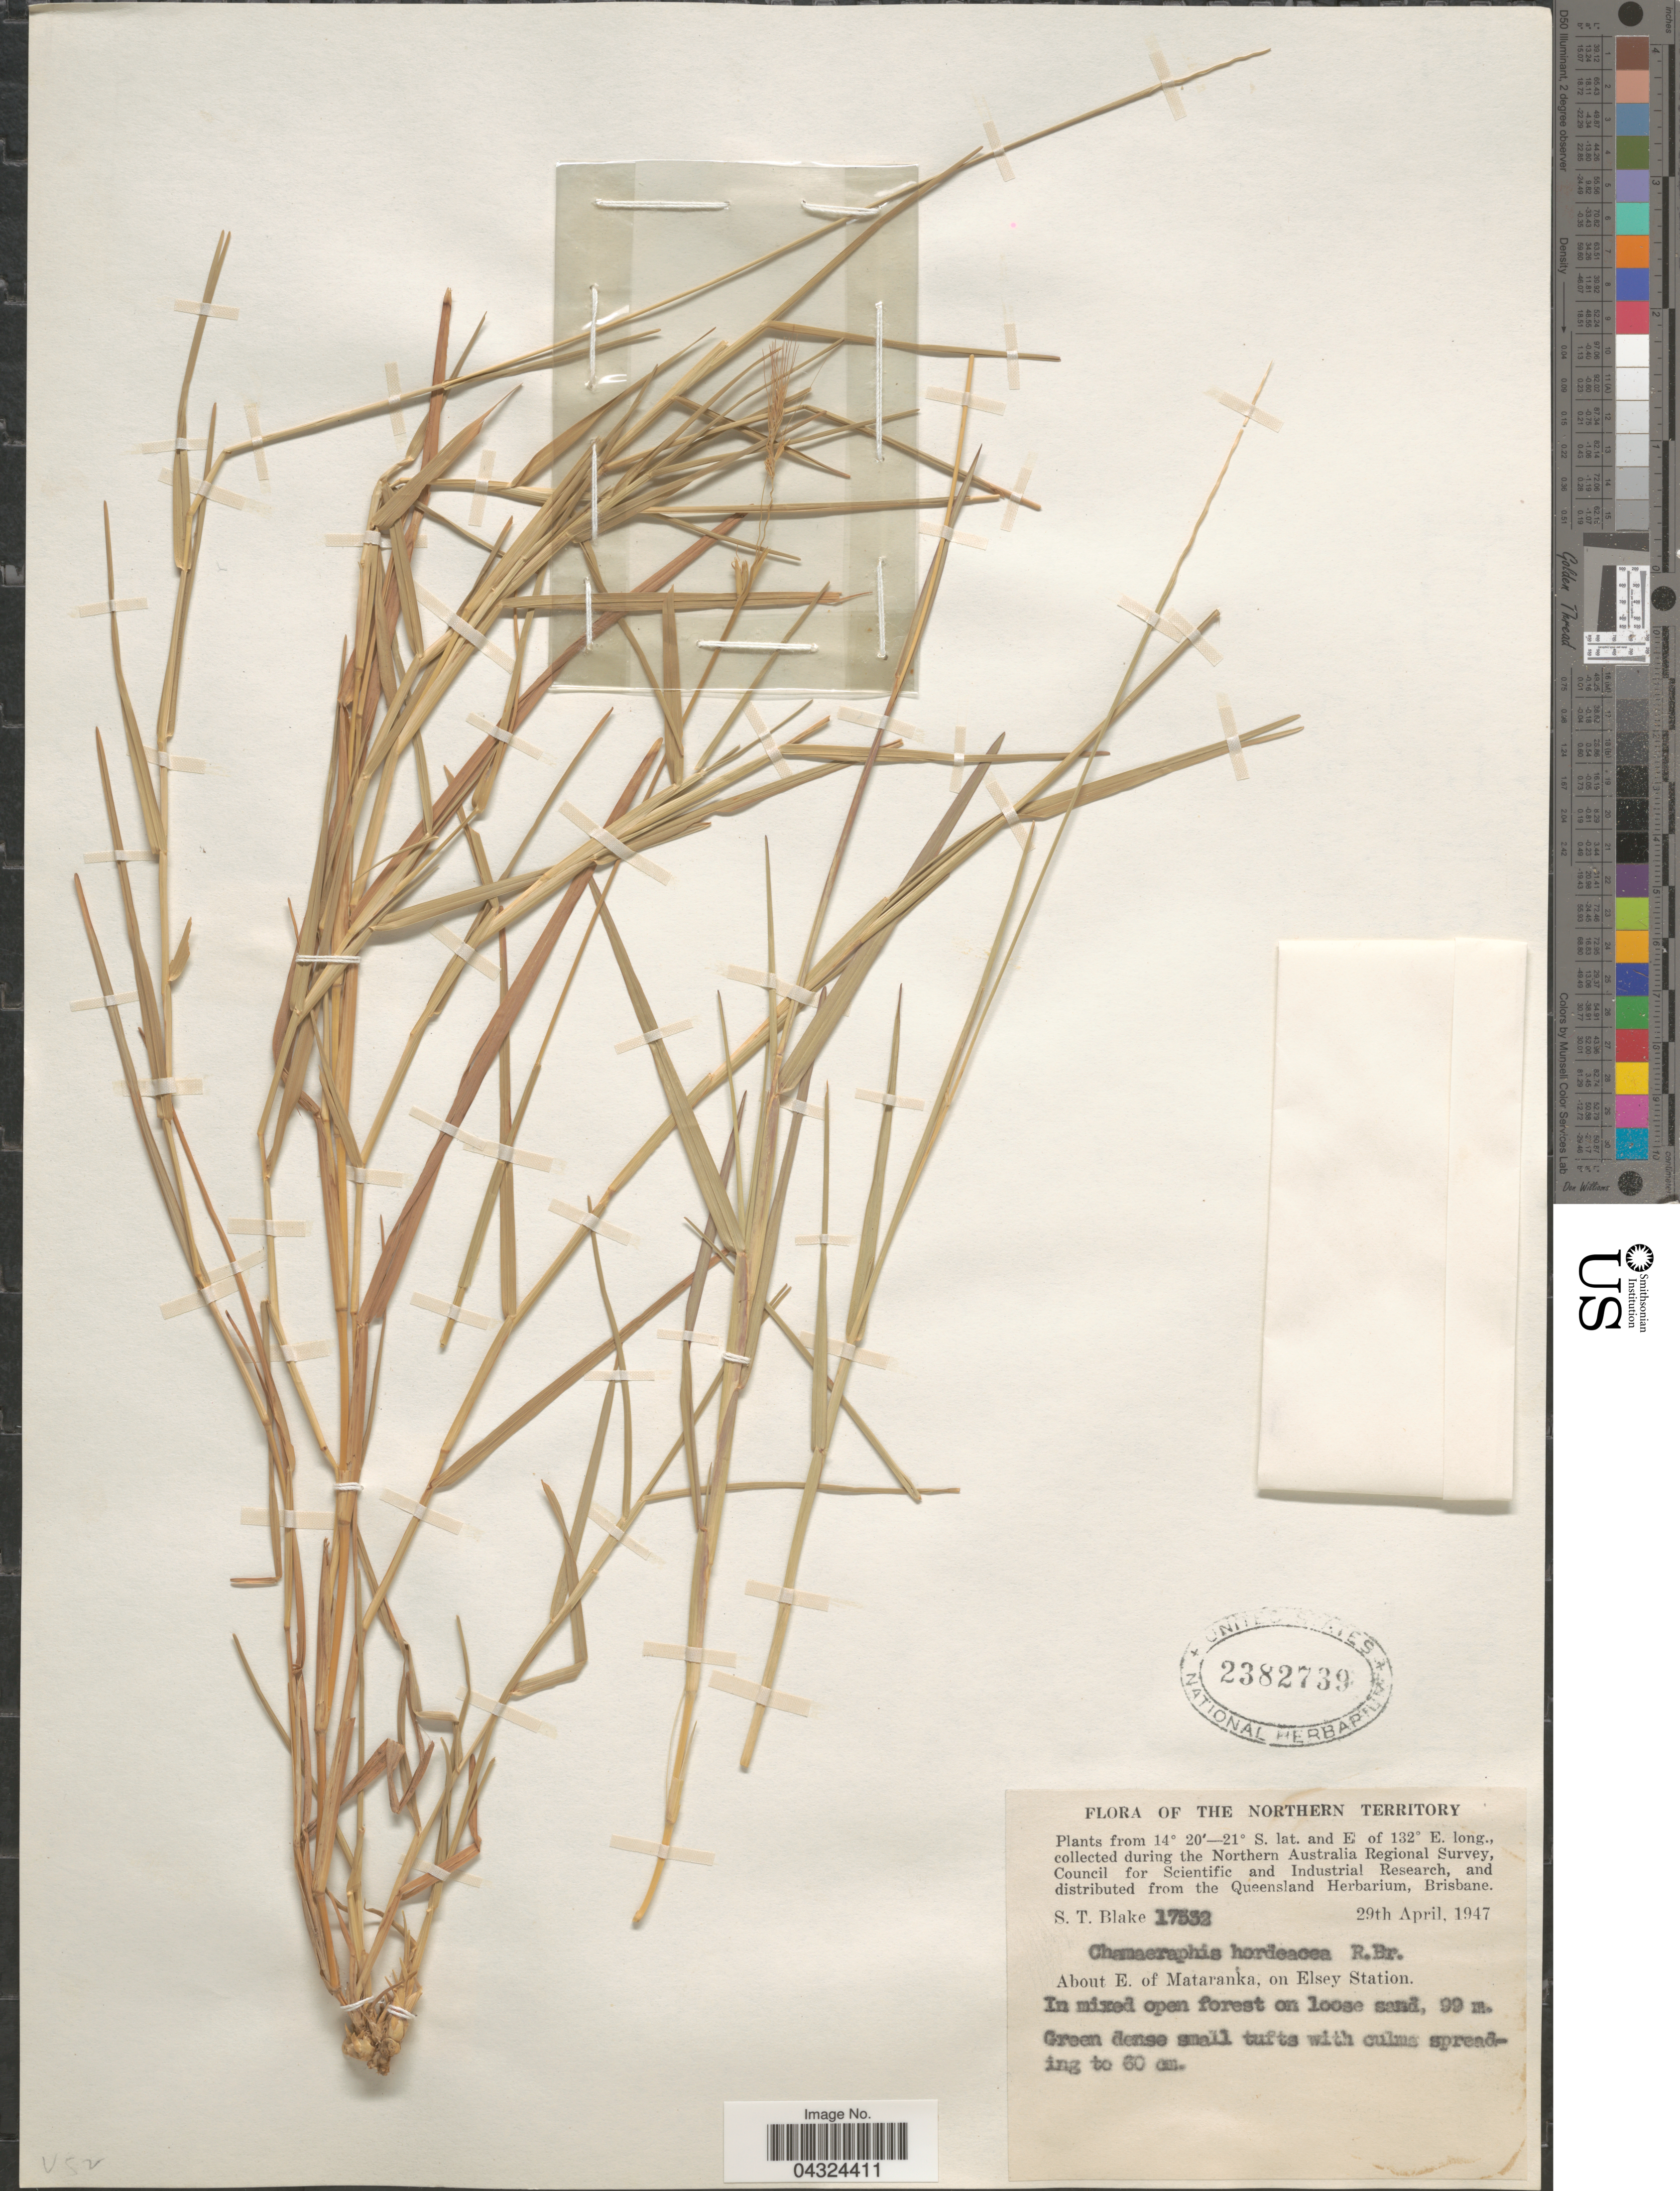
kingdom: Plantae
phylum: Tracheophyta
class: Liliopsida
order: Poales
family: Poaceae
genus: Chamaeraphis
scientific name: Chamaeraphis hordeacea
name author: R. Br.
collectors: S. T. Blake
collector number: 17532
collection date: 1947-04-29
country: Australia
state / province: Northern Territory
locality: During the Northern Australia Regional Survey. About E. of Mataranka, on Elsey Station.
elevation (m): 99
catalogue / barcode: US 2382739